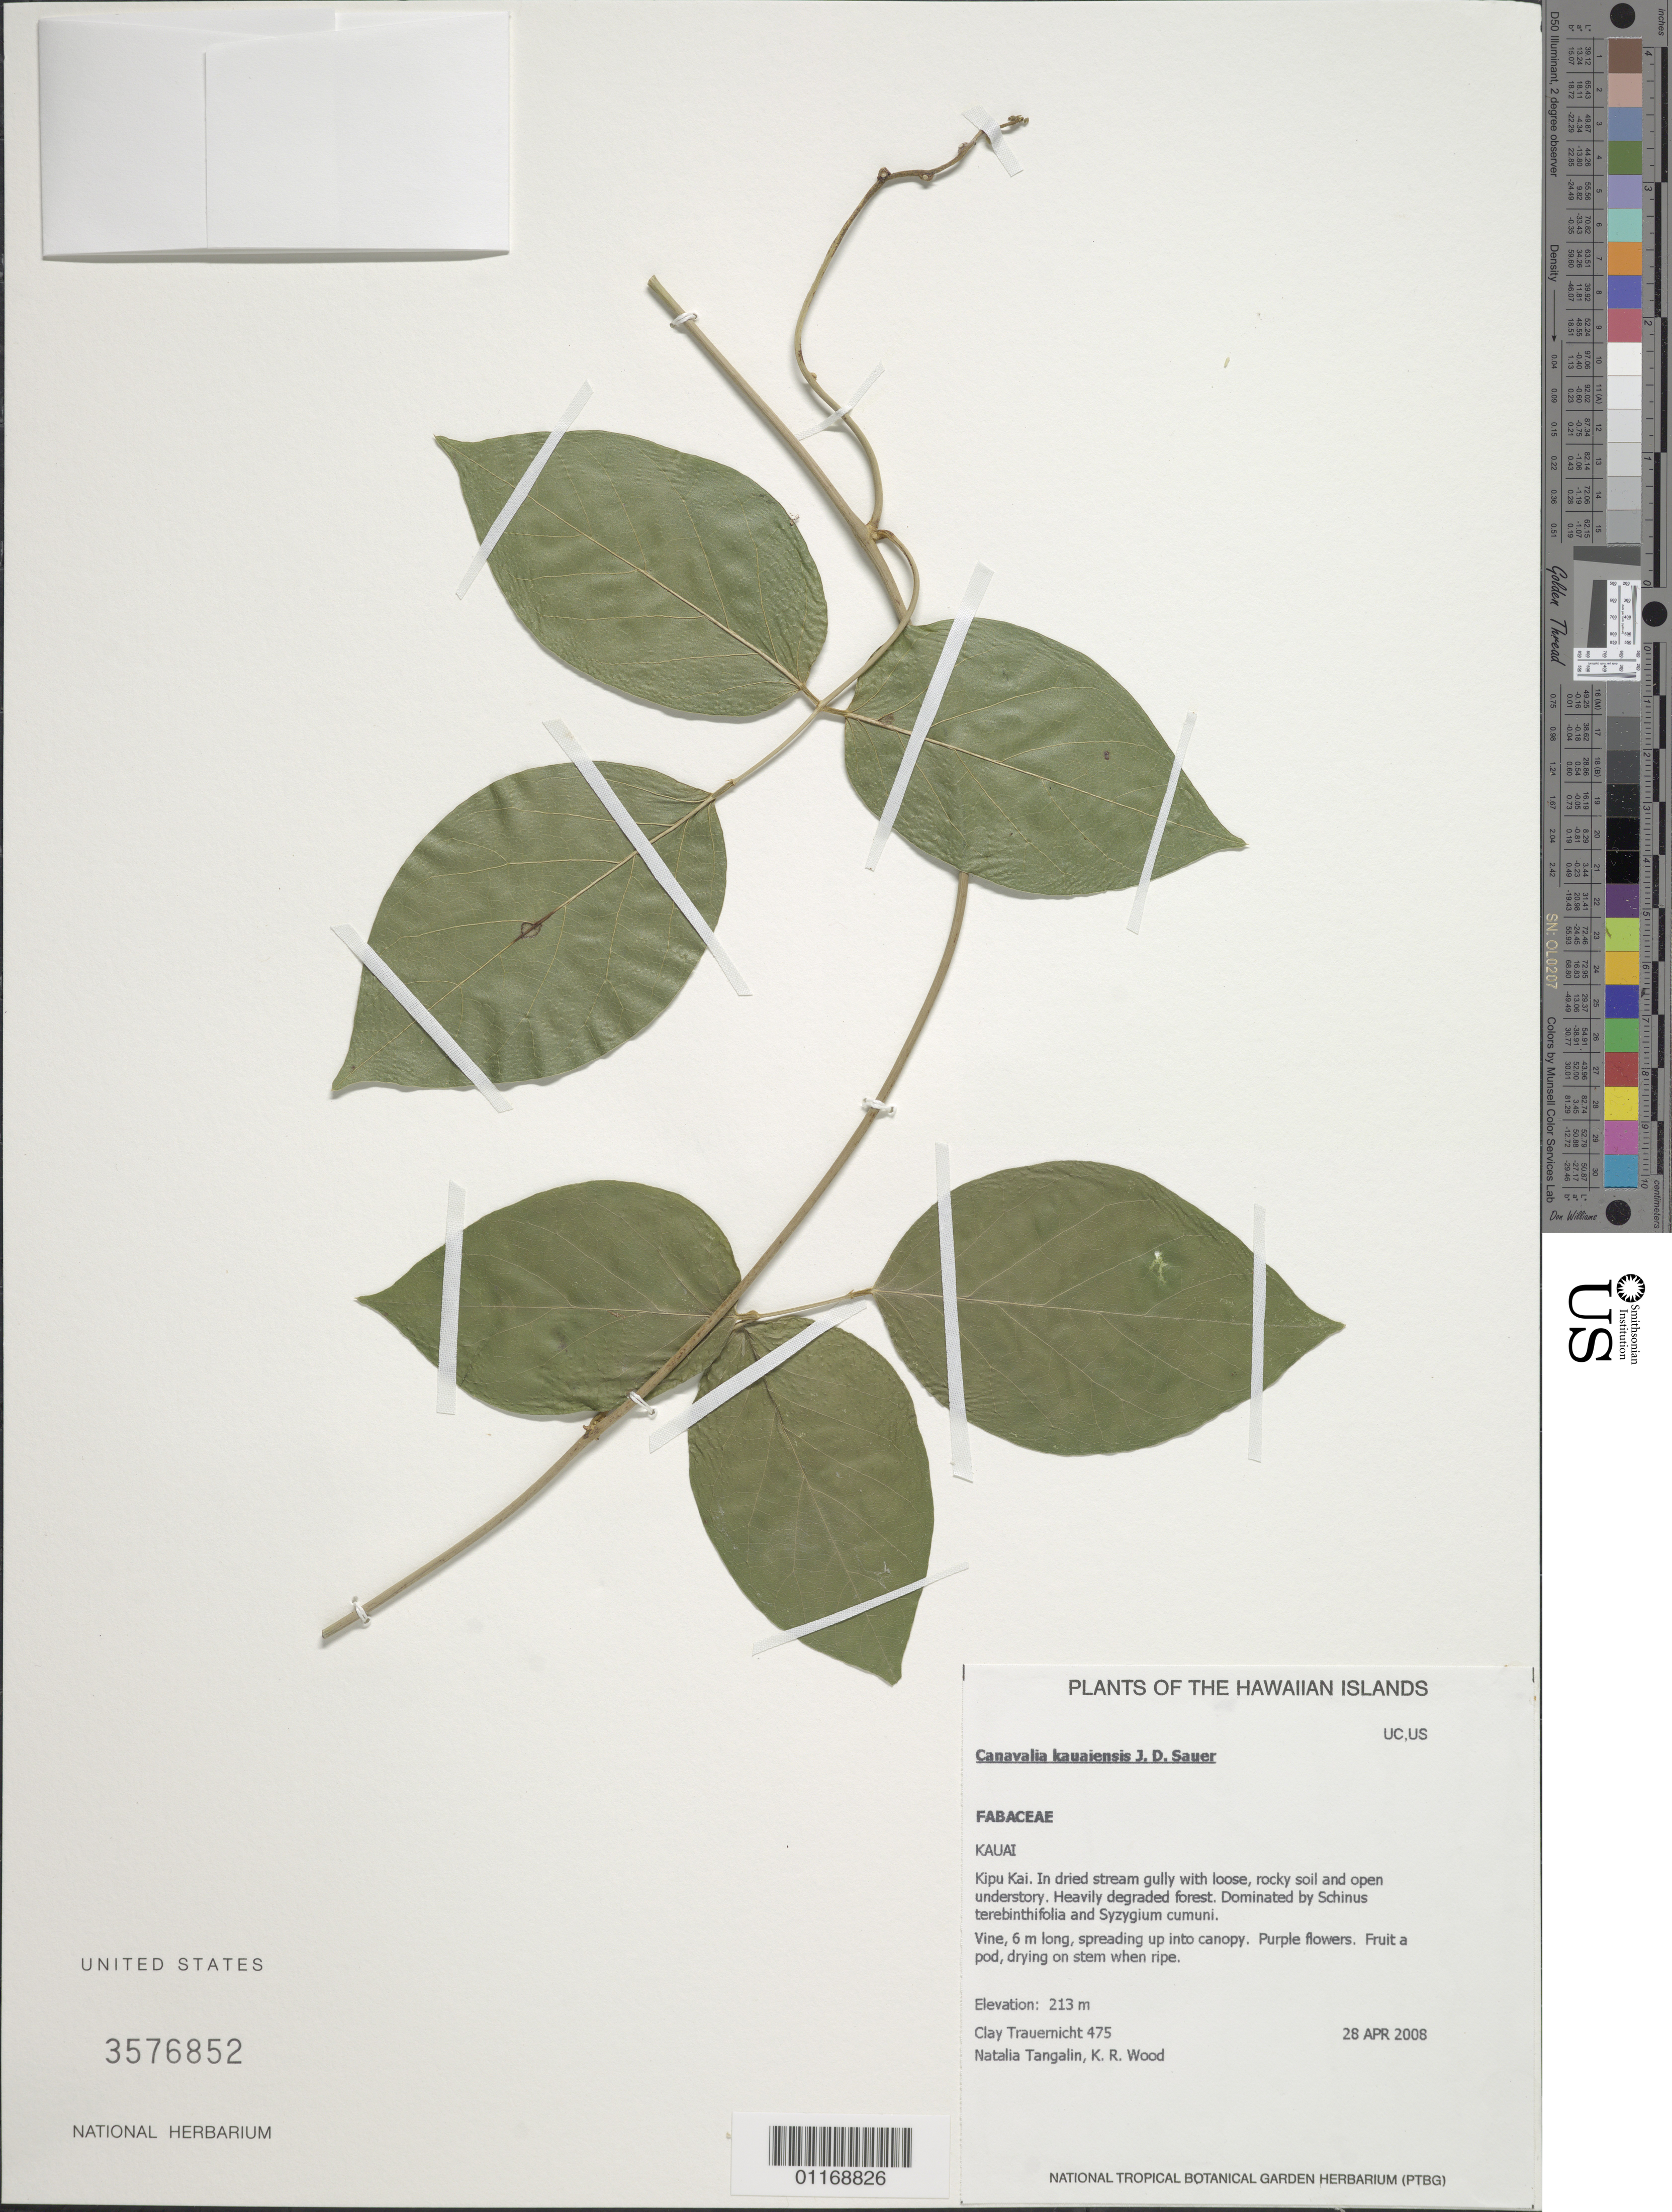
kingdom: Plantae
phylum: Tracheophyta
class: Magnoliopsida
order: Fabales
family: Fabaceae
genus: Canavalia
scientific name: Canavalia kauaiensis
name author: J.D. Sauer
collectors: C. Trauernicht, N. Tangalin & K. R. Wood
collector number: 475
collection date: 2008-04-28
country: United States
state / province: Hawaii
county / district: Kaui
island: Kaua'i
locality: Kipu Kai.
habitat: Dried stream gully with loose, rocky soil and open understory.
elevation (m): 213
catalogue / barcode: US 3576852